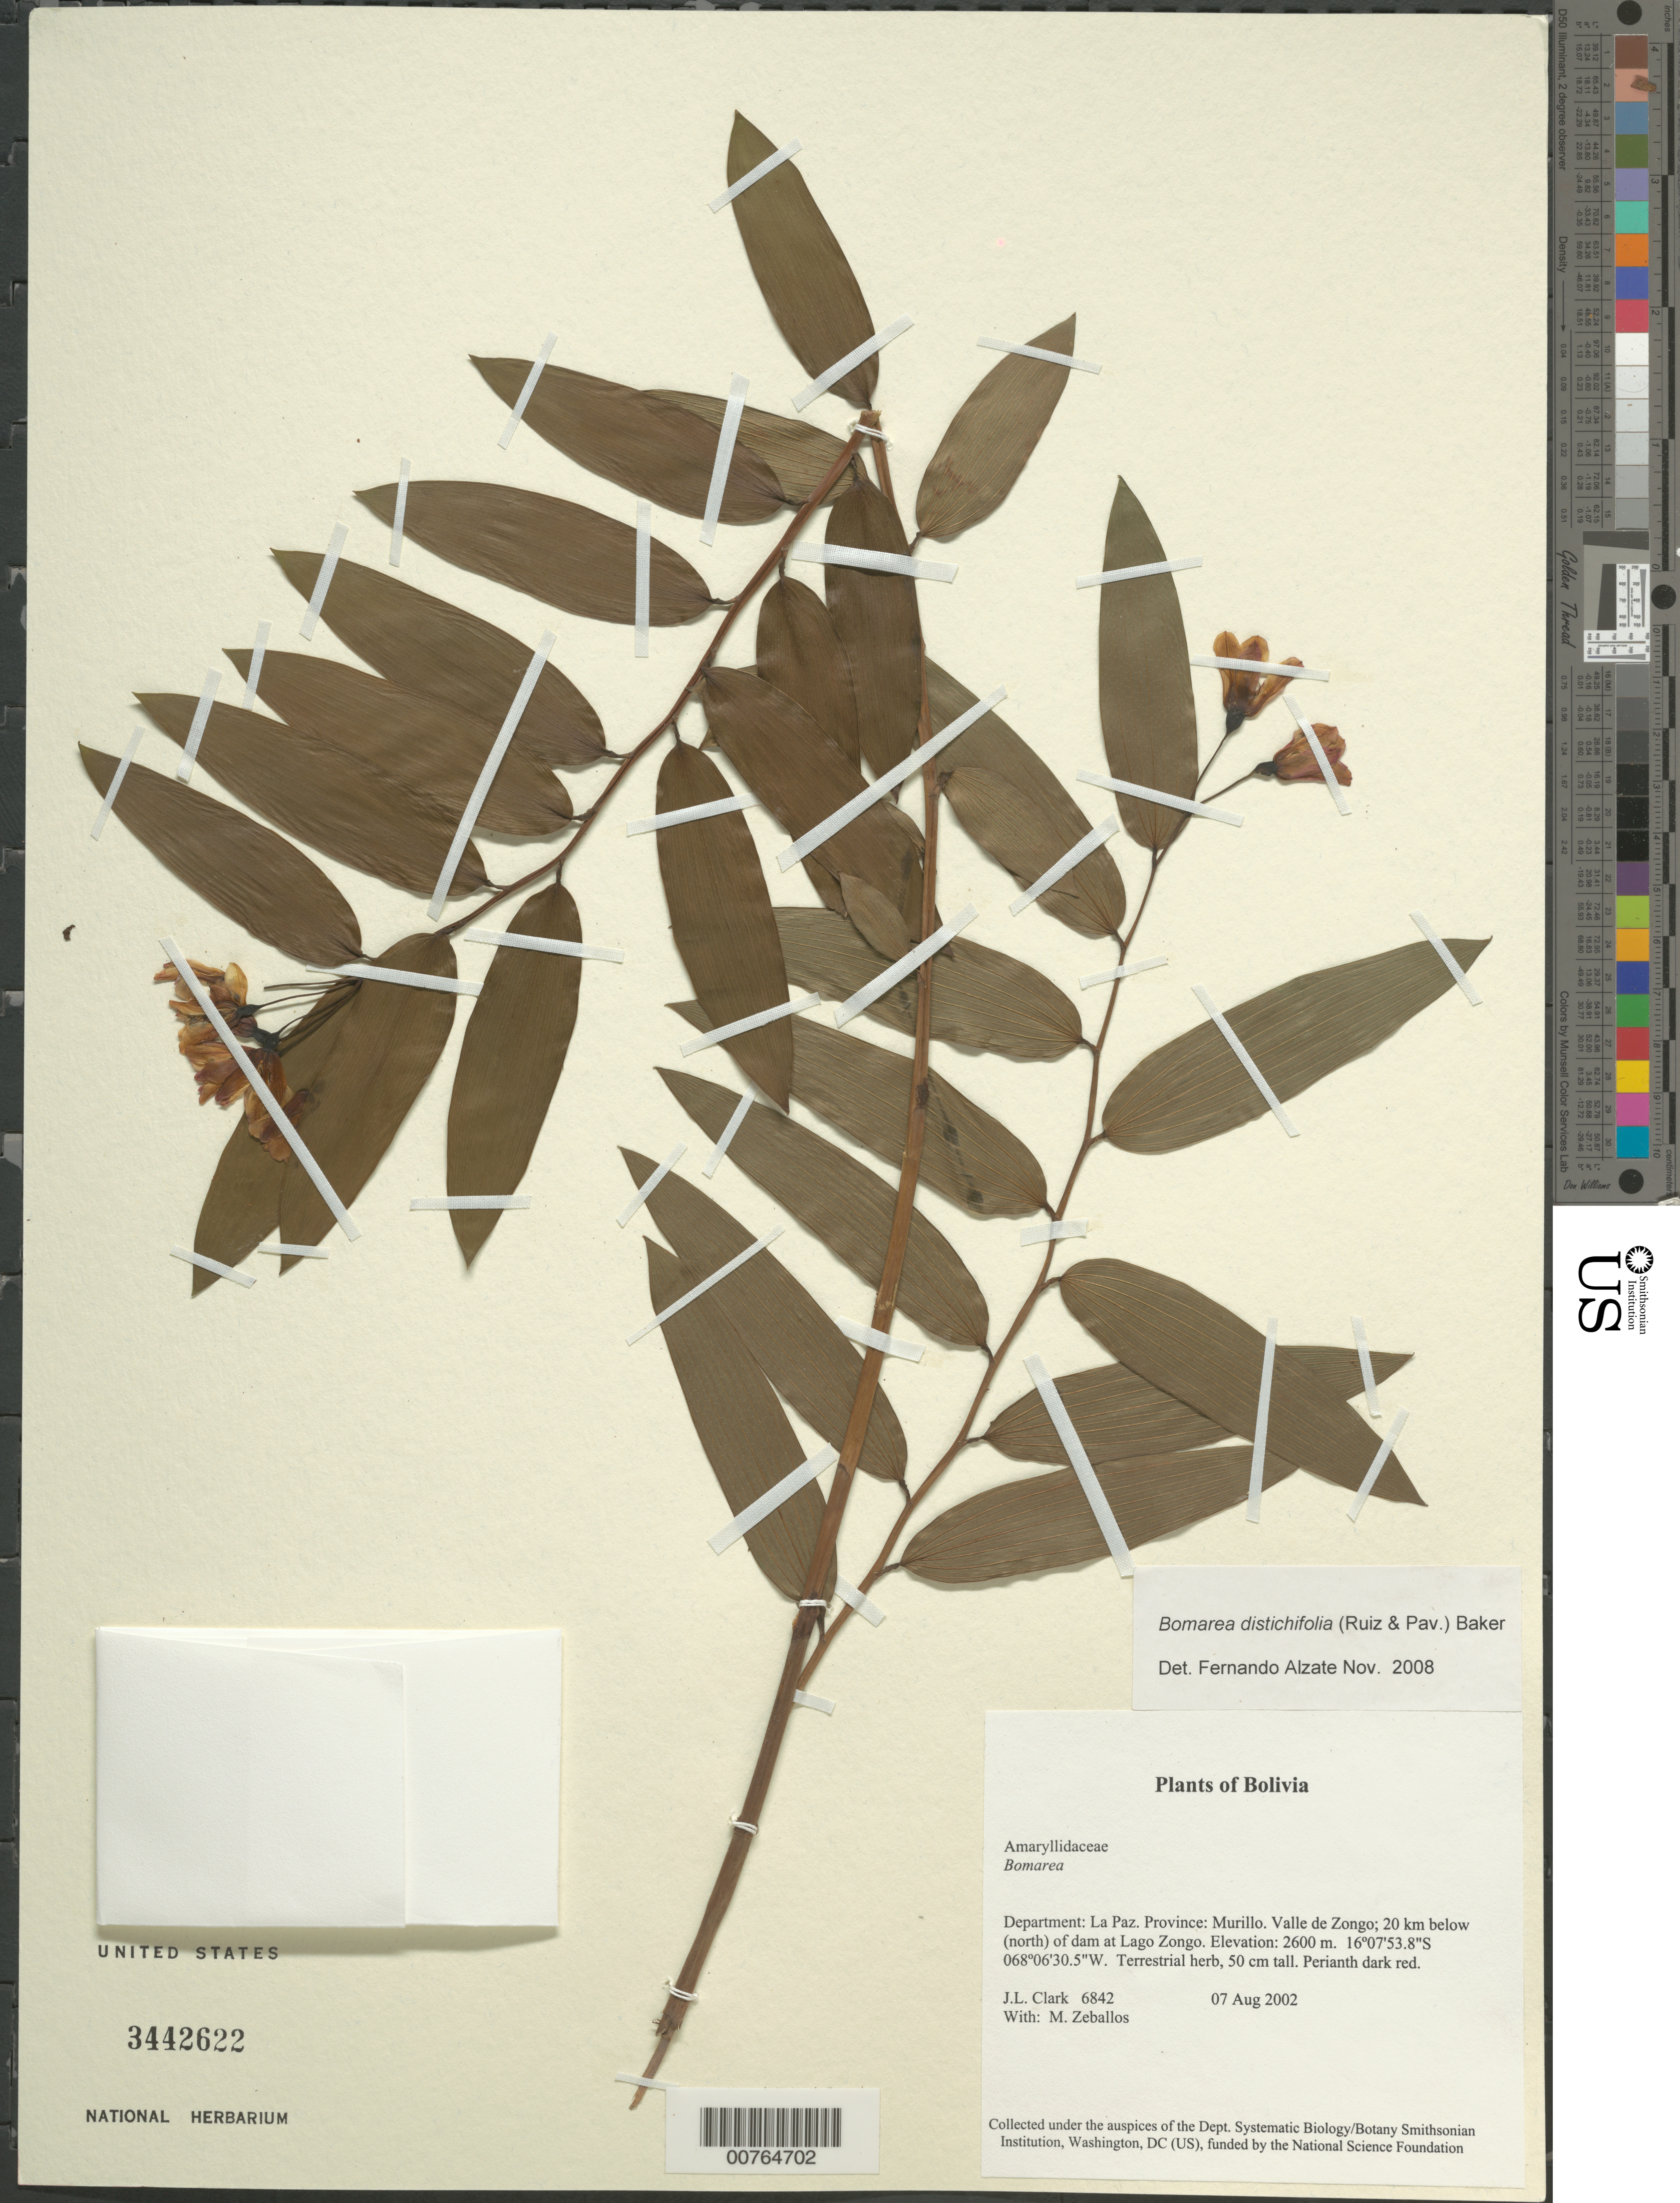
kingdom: Plantae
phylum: Tracheophyta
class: Liliopsida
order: Liliales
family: Alstroemeriaceae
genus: Bomarea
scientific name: Bomarea distichifolia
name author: (Ruiz & Pav.) Baker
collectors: J. L. Clark & M. Zeballos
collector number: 6842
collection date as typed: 07 Aug 2002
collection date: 2002-08-07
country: Bolivia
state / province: La Paz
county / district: Murillo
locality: Valle de Zongo.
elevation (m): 2600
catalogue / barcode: US 3442622